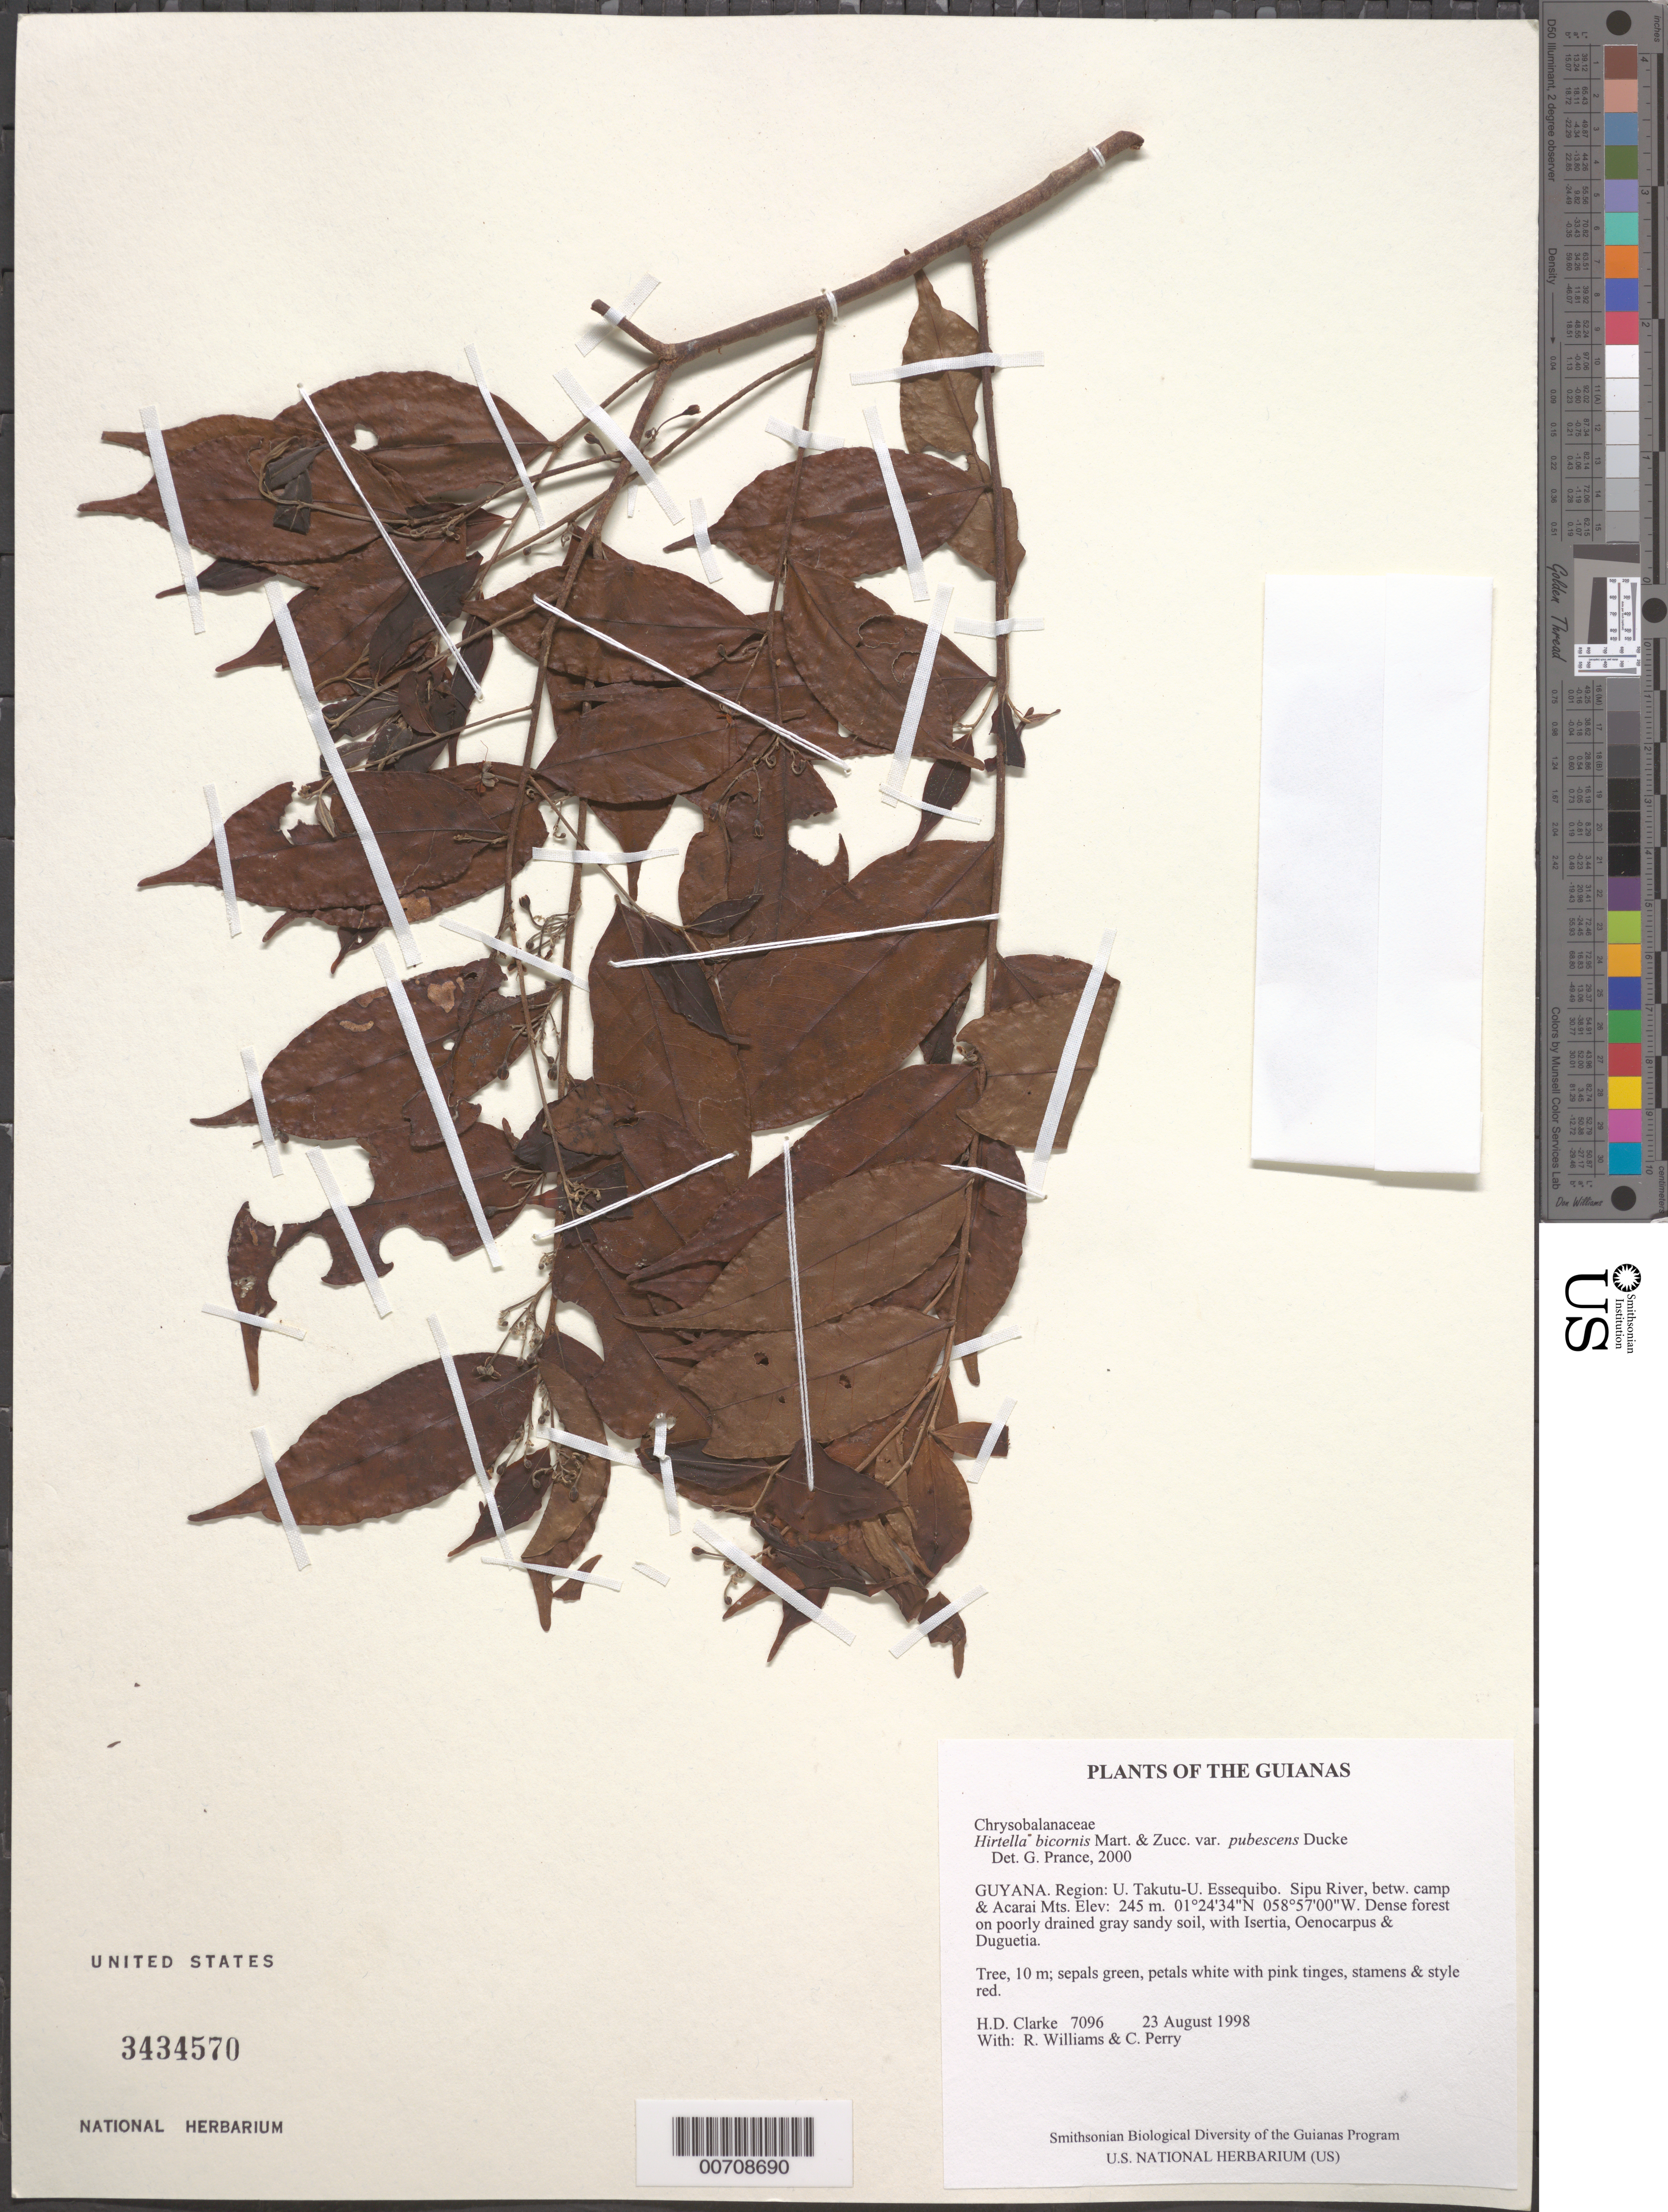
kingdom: Plantae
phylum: Tracheophyta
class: Magnoliopsida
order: Malpighiales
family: Chrysobalanaceae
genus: Hirtella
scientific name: Hirtella bicornis var. pubescens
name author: Ducke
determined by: Prance, G. T.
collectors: H. D. Clarke, R. Williams & C. Perry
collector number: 7096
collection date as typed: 23 August 1998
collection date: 1998-08-23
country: Guyana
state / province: U. Takutu-U. Essequibo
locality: Sipu River, betw. camp & Acarai Mts.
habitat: Dense forest on poorly drained gray sandy soil, with Isertia, Oenocarpus & Duguetia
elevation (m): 245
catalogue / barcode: US 3434570